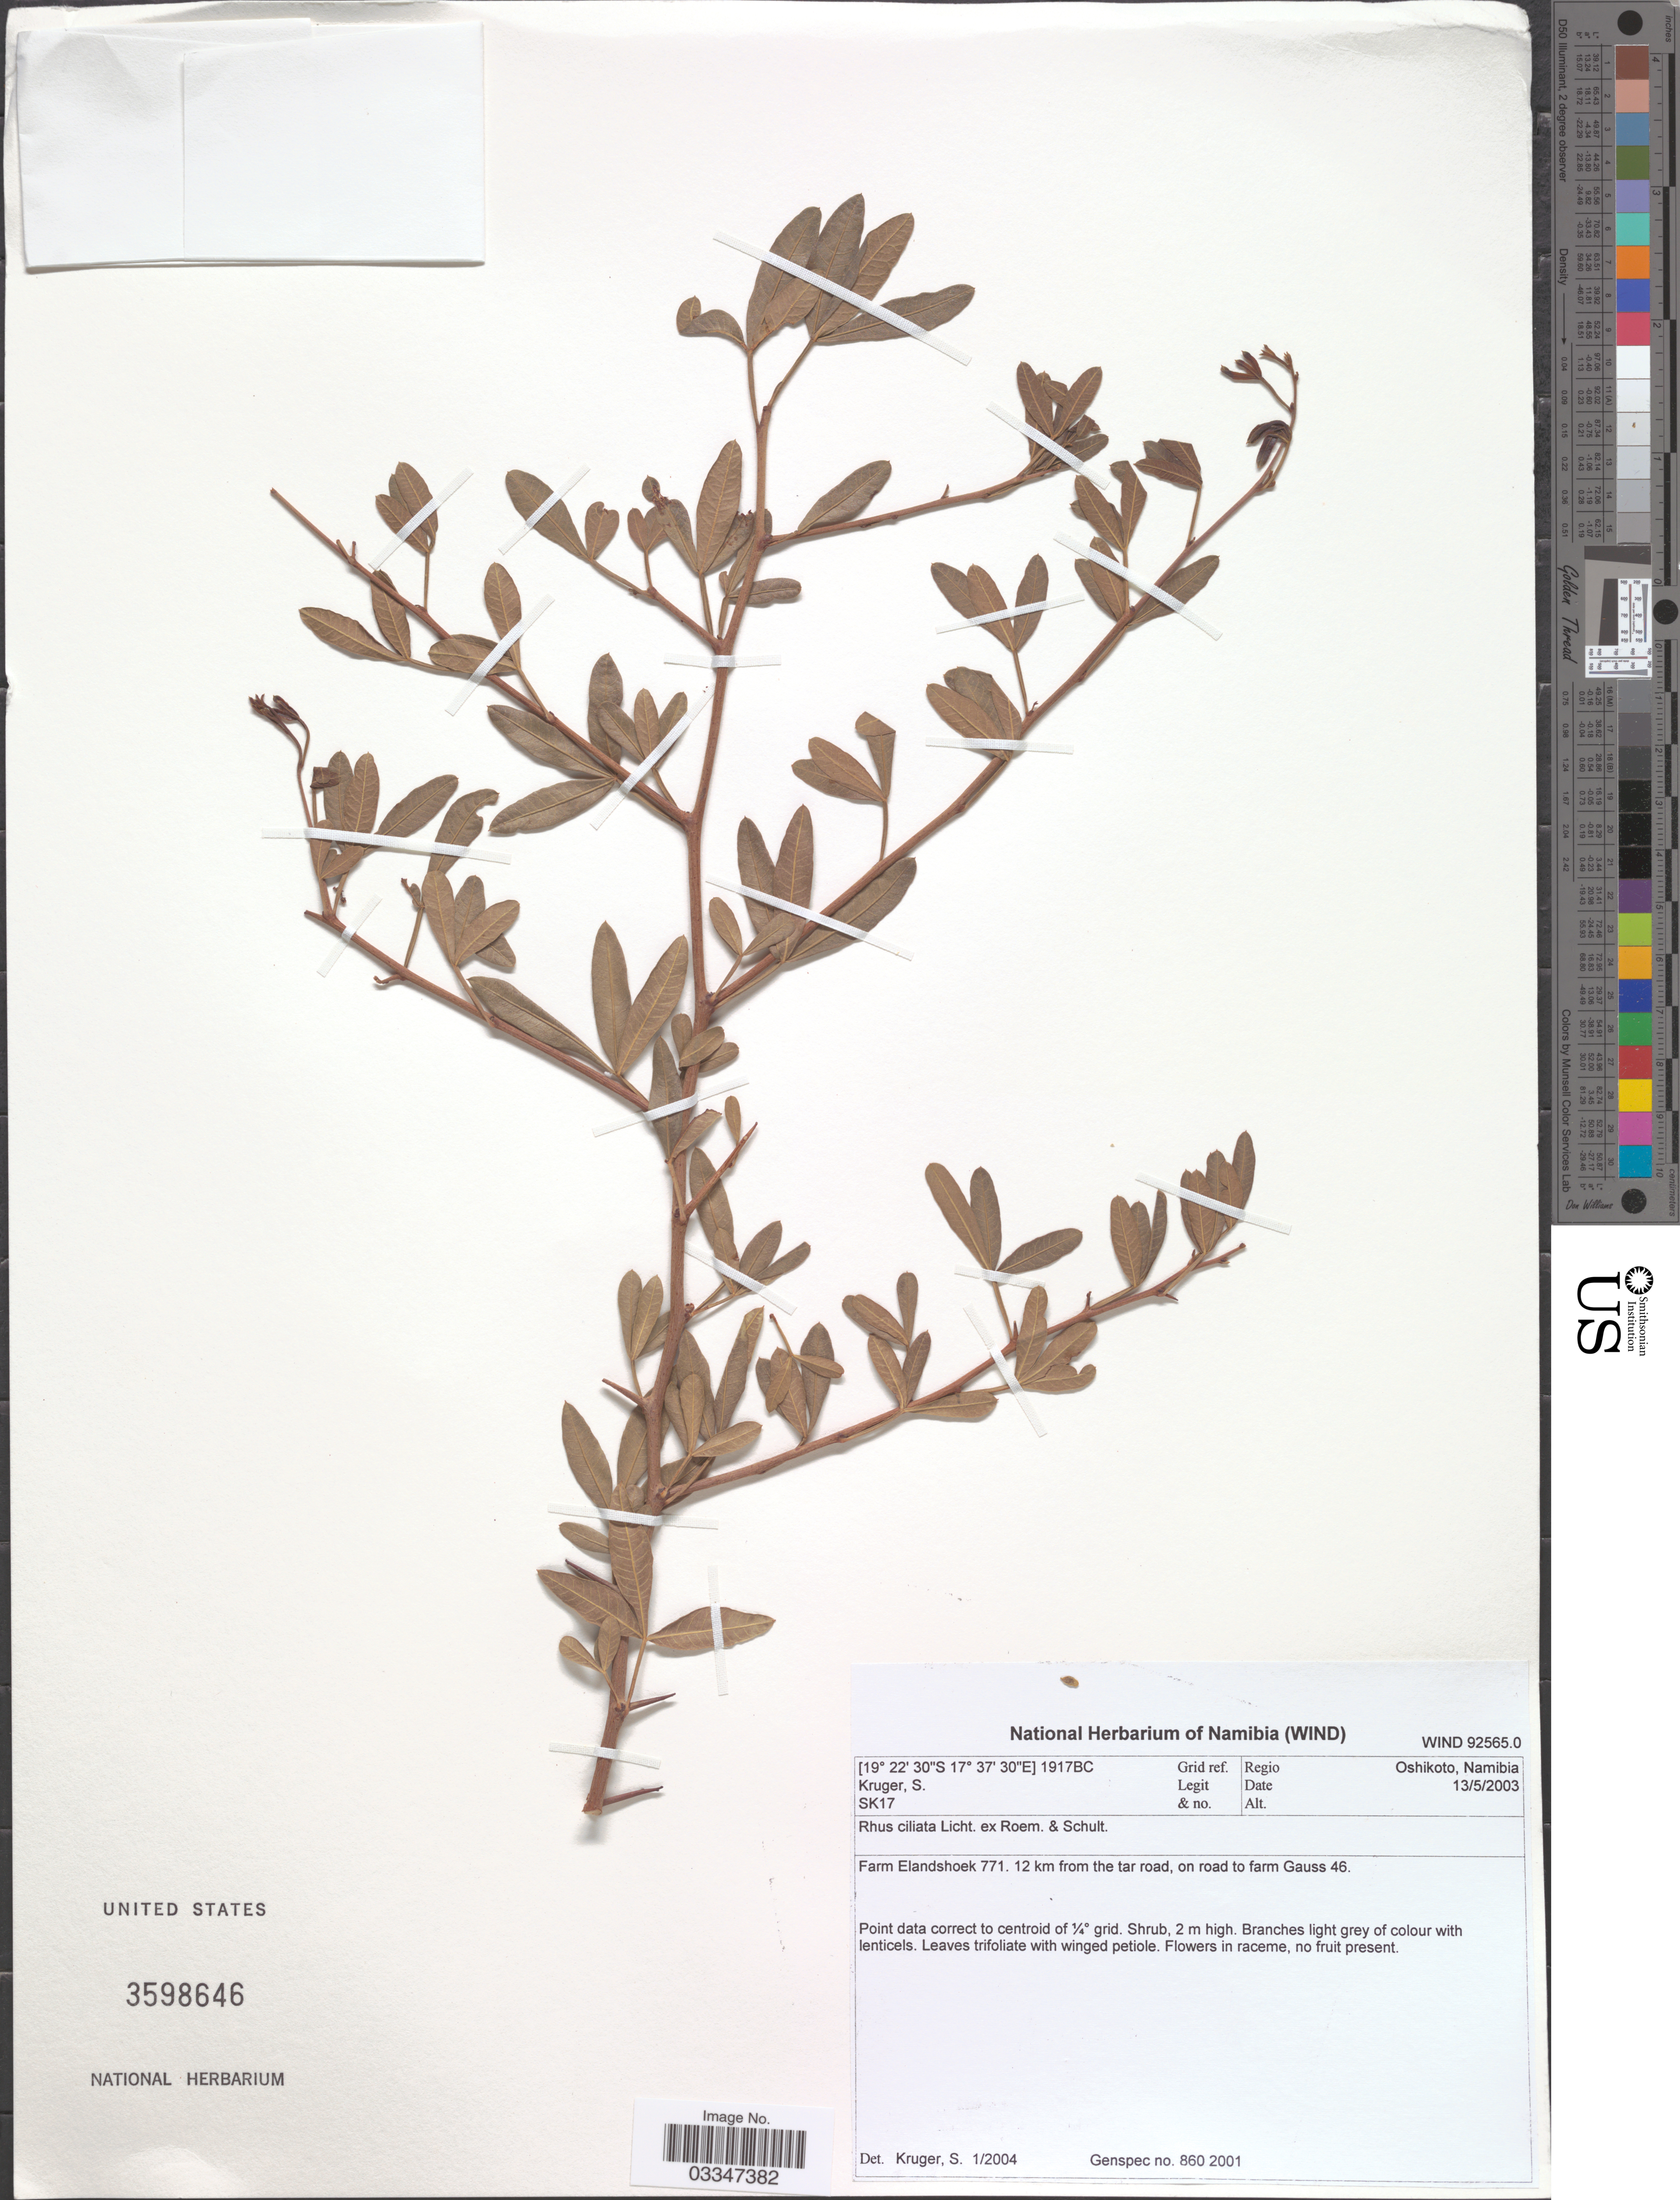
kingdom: Plantae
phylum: Tracheophyta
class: Magnoliopsida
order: Sapindales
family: Anacardiaceae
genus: Rhus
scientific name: Rhus ciliolata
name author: Turcz.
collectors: S. Kruger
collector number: SK17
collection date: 2003-05-13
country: Namibia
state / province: Oshikoto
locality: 1917BC Grid ref. Regio Oshikoto. Farm Elandshoek 771. 12 km from the tar road, on road to farm Gauss 46.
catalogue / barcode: US 3598646